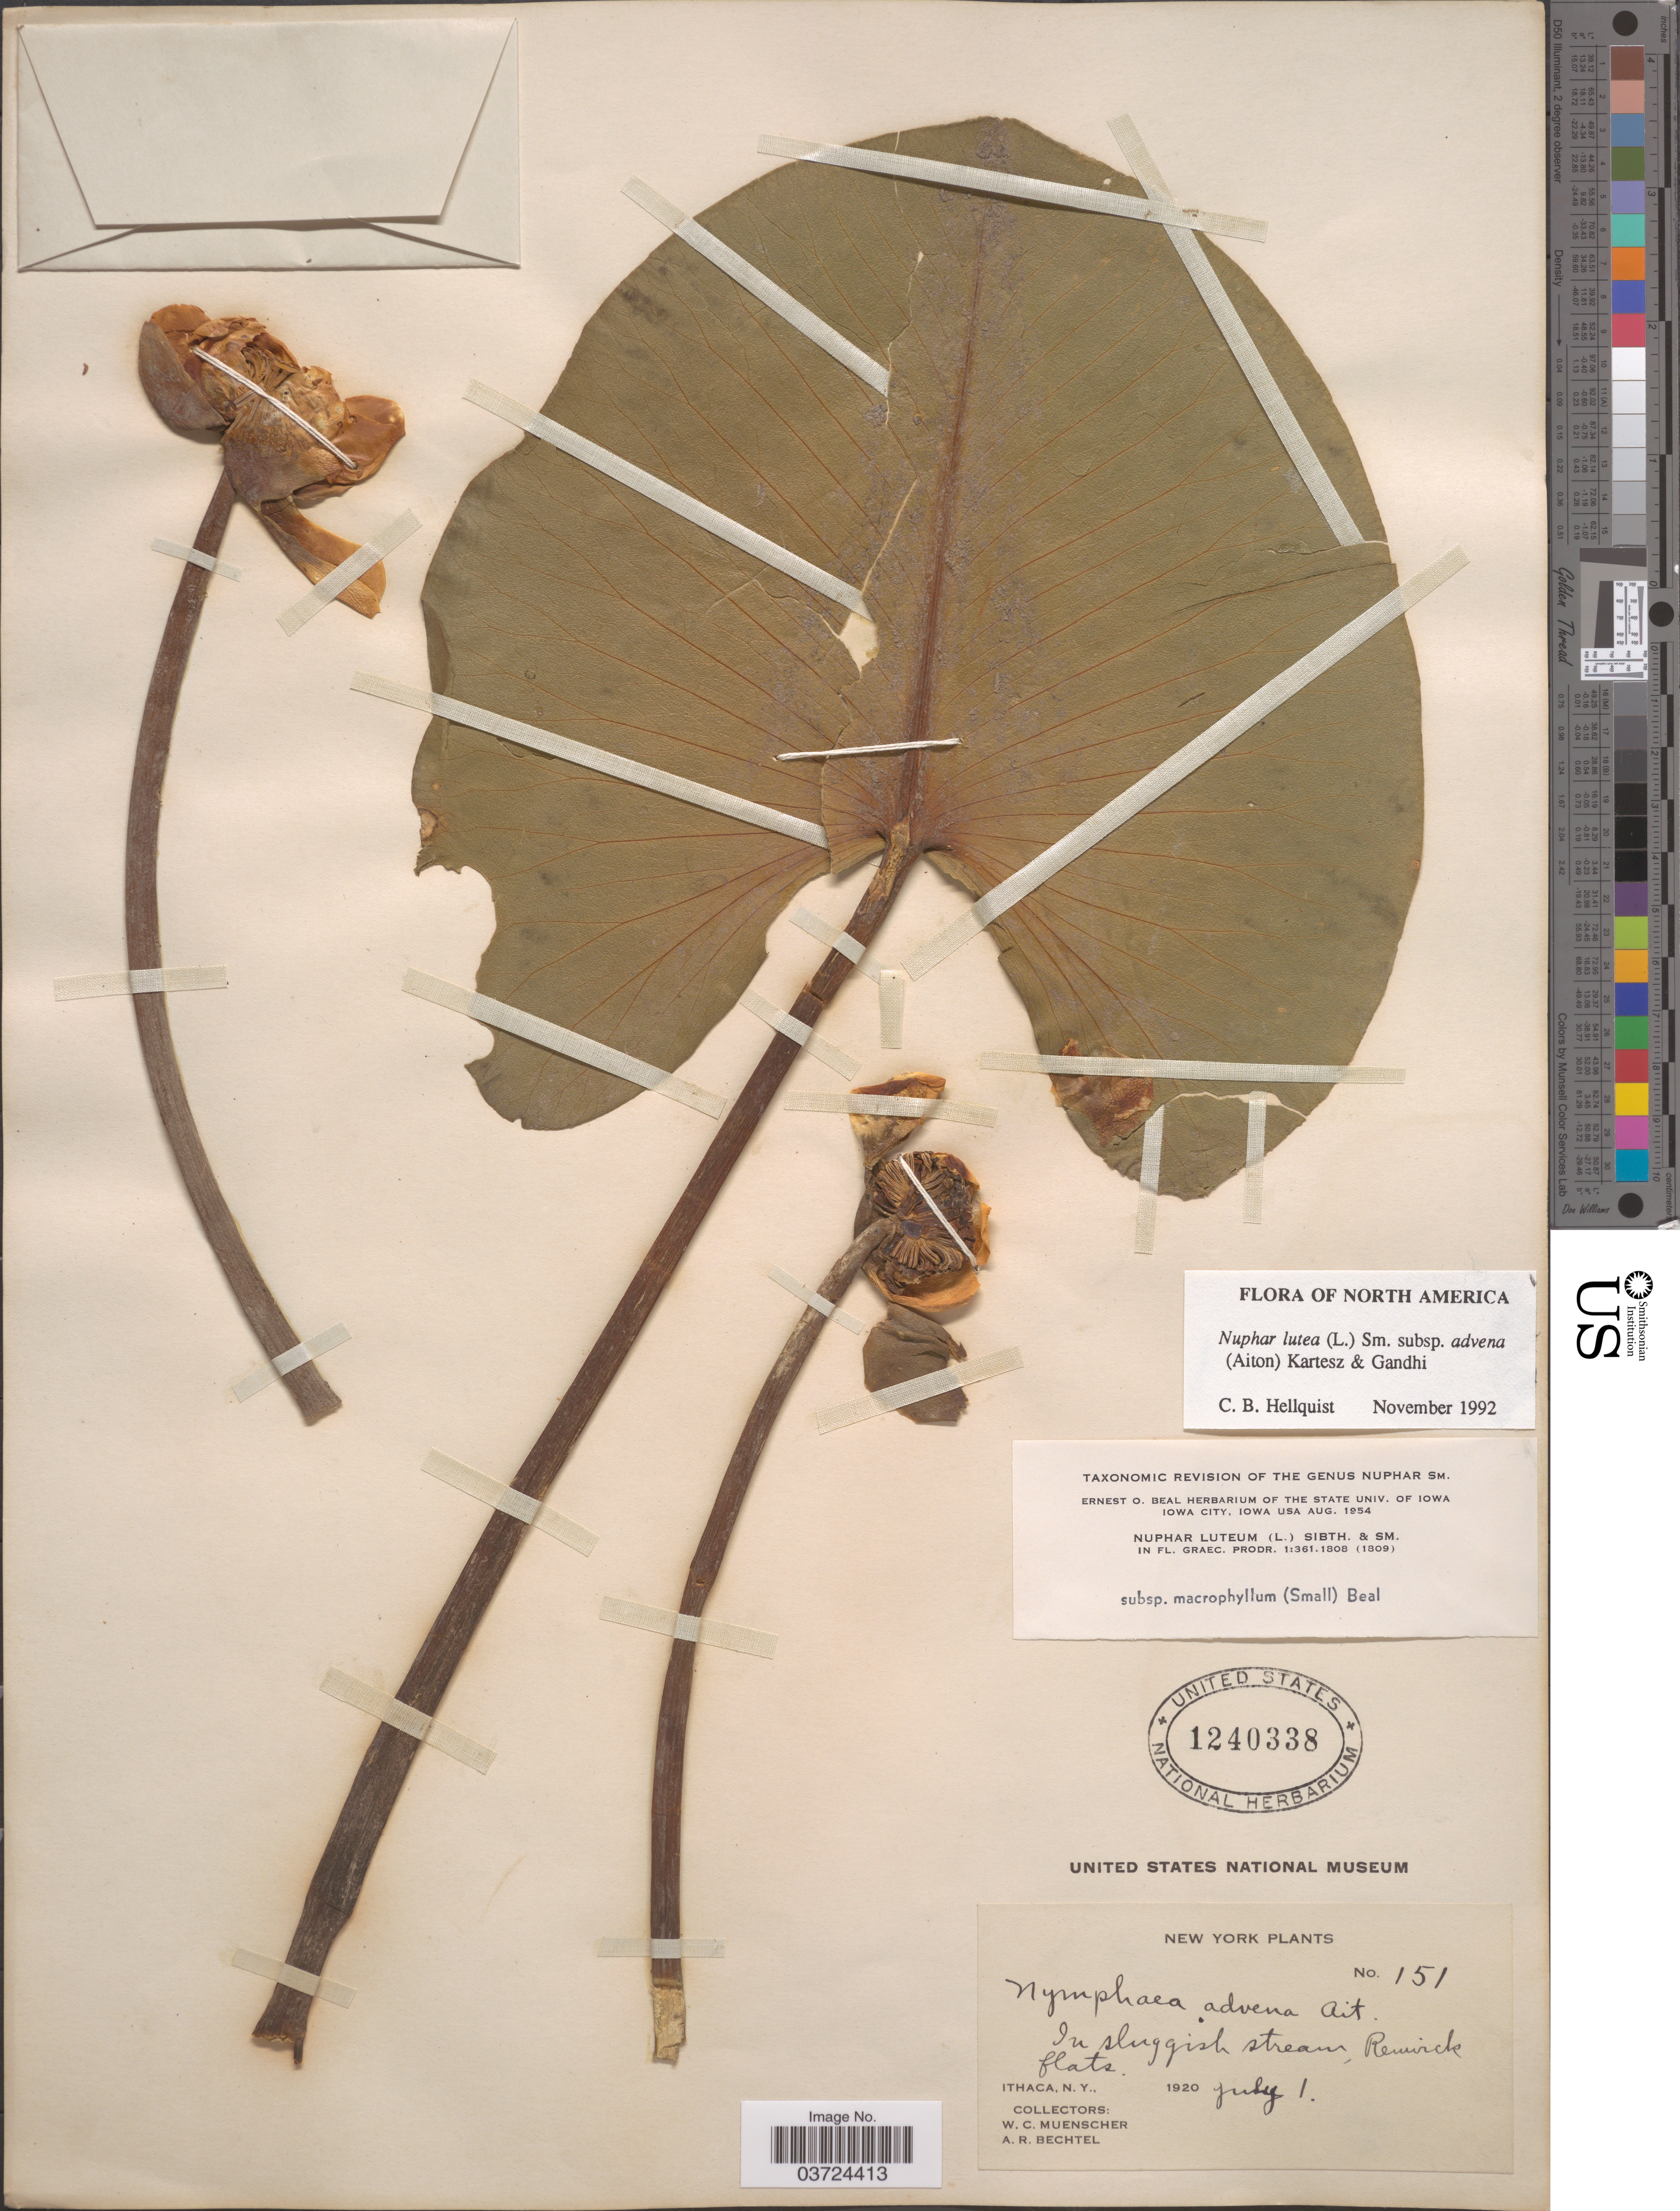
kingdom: Plantae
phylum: Tracheophyta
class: Magnoliopsida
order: Nymphaeales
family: Nymphaeaceae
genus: Nuphar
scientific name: Nuphar lutea subsp. advena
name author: (L.) Kartesz & Gandhi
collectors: W. Muenscher & A. Bechtel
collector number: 151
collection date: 1920-07-01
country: United States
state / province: New York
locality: In sluggish stream. Ithaca.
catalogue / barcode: US 1240338